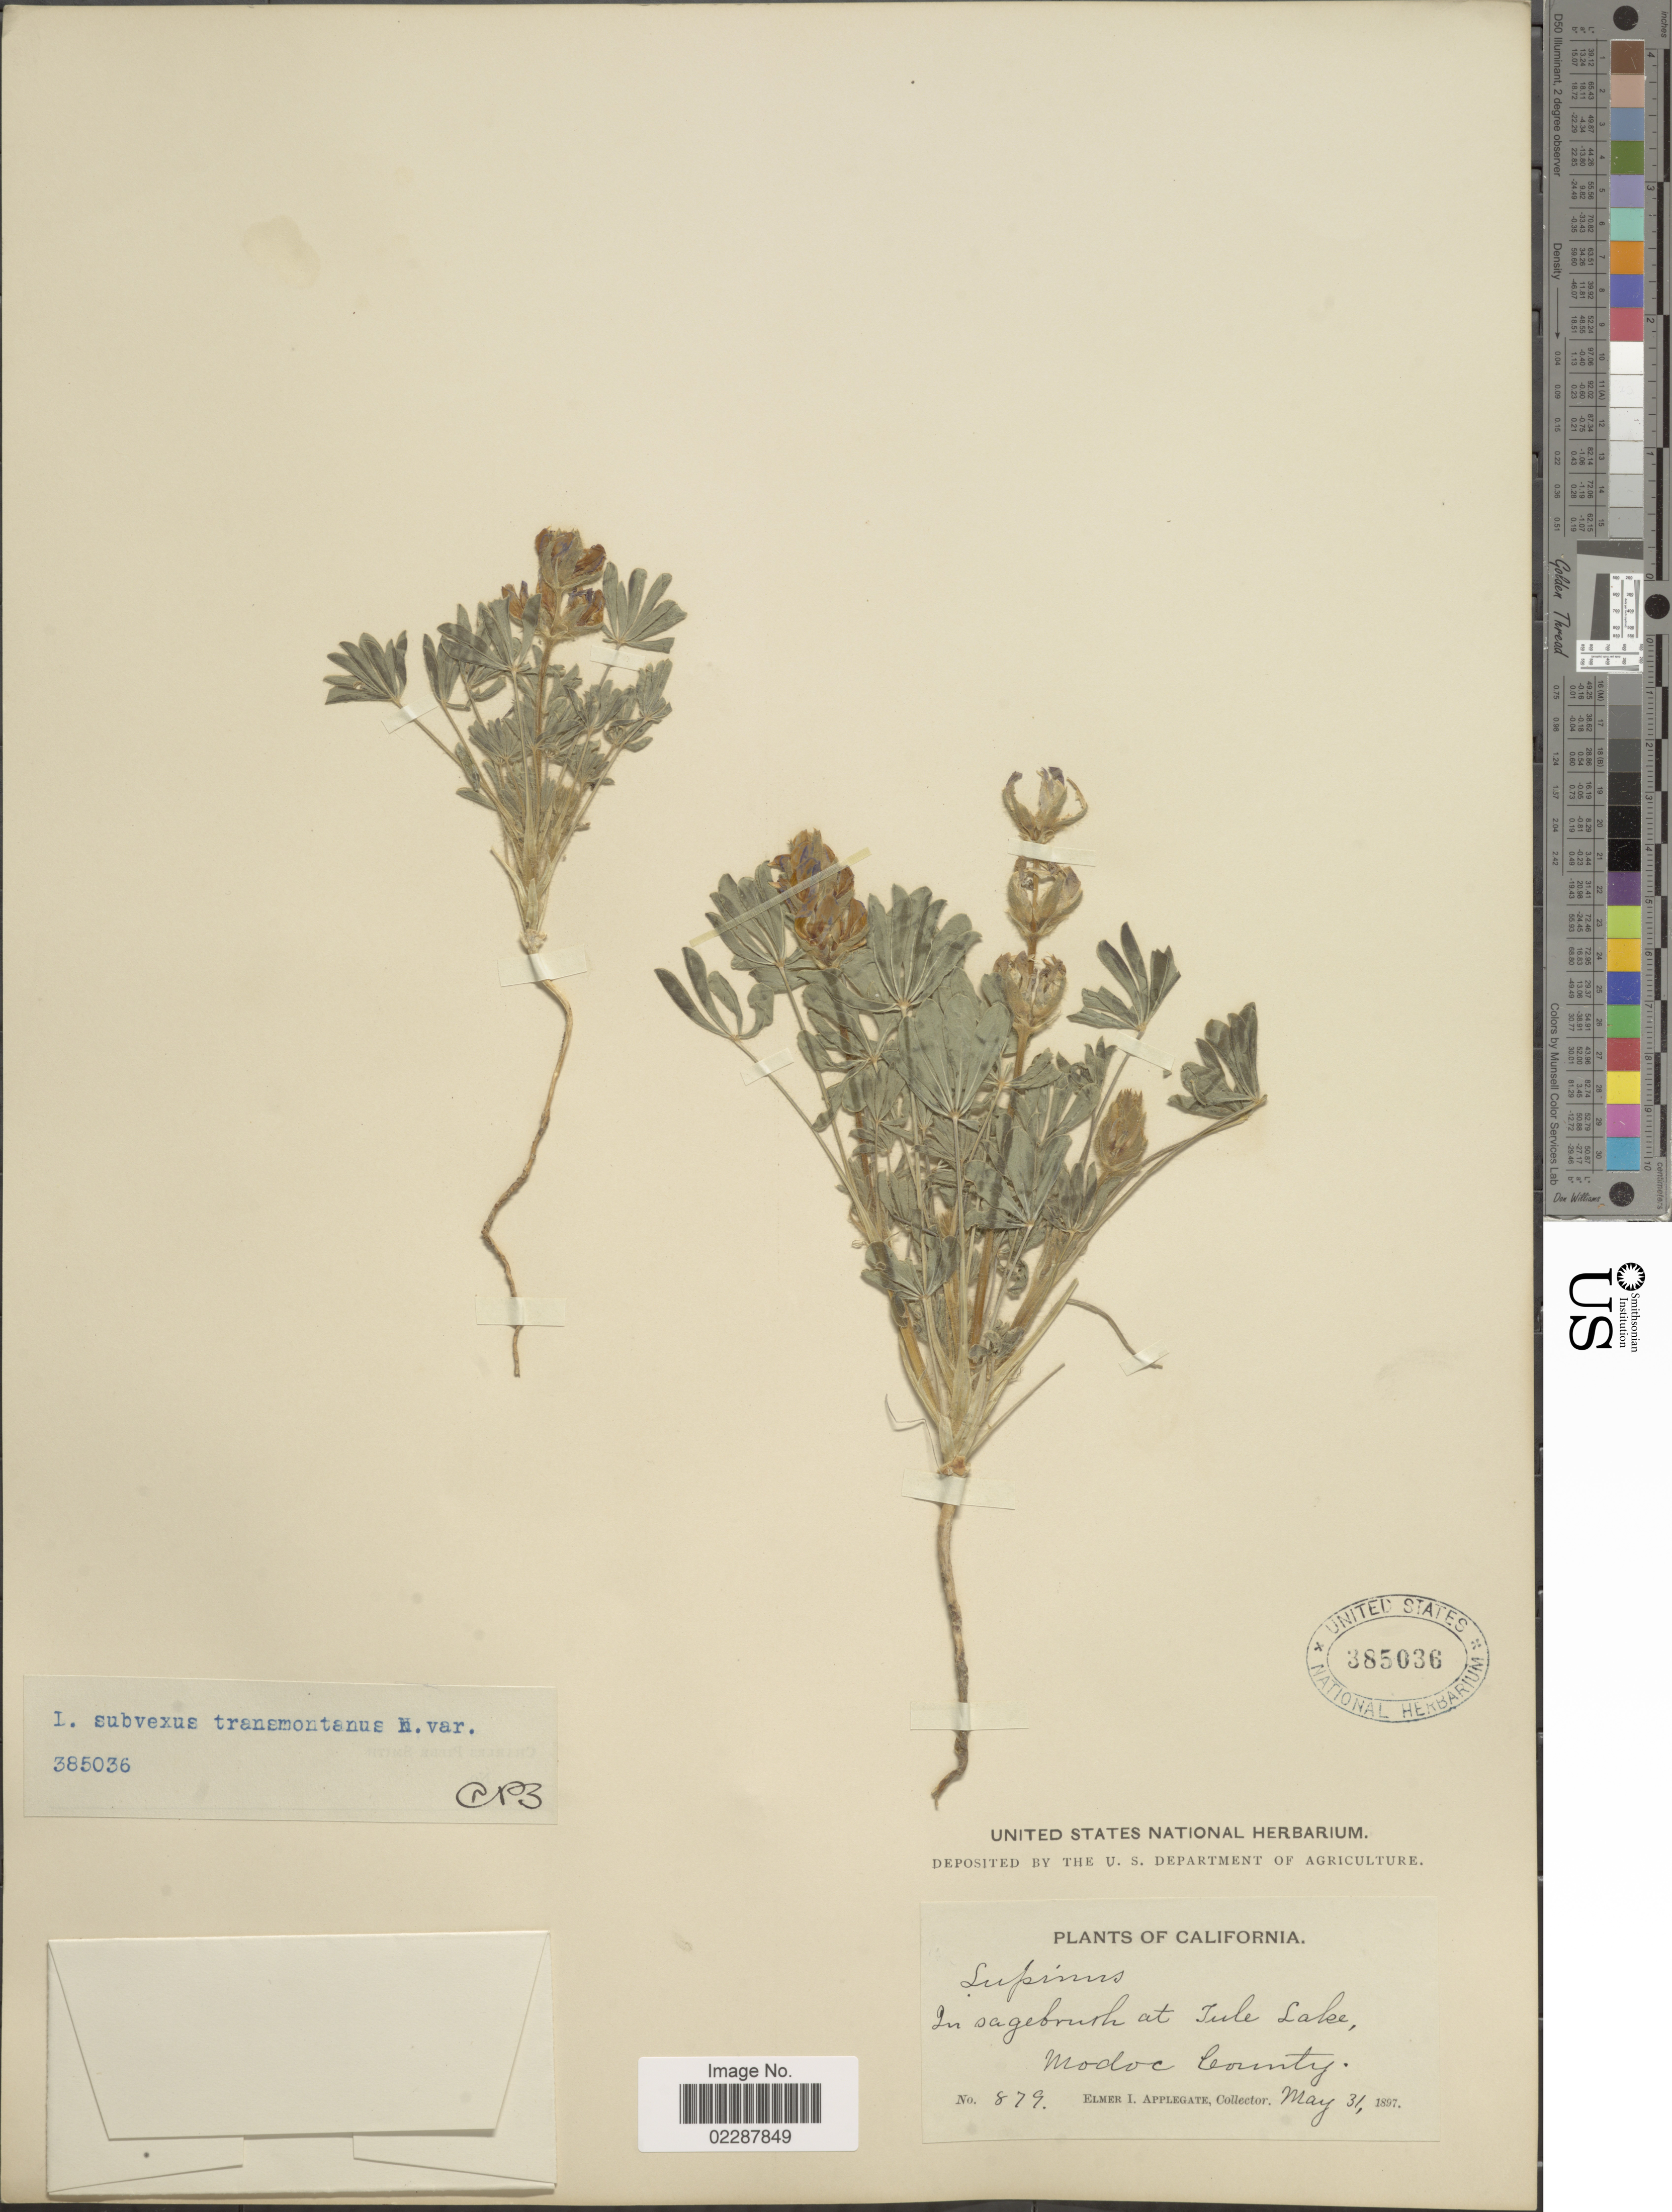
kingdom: Plantae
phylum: Tracheophyta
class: Magnoliopsida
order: Fabales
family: Fabaceae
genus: Lupinus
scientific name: Lupinus subvexus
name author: C.P. Sm.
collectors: E. I. Applegate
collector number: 879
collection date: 1897-05-31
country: United States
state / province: California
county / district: Modoc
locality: In sagebrush at Tule Lake, Modoc County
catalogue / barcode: US 385036